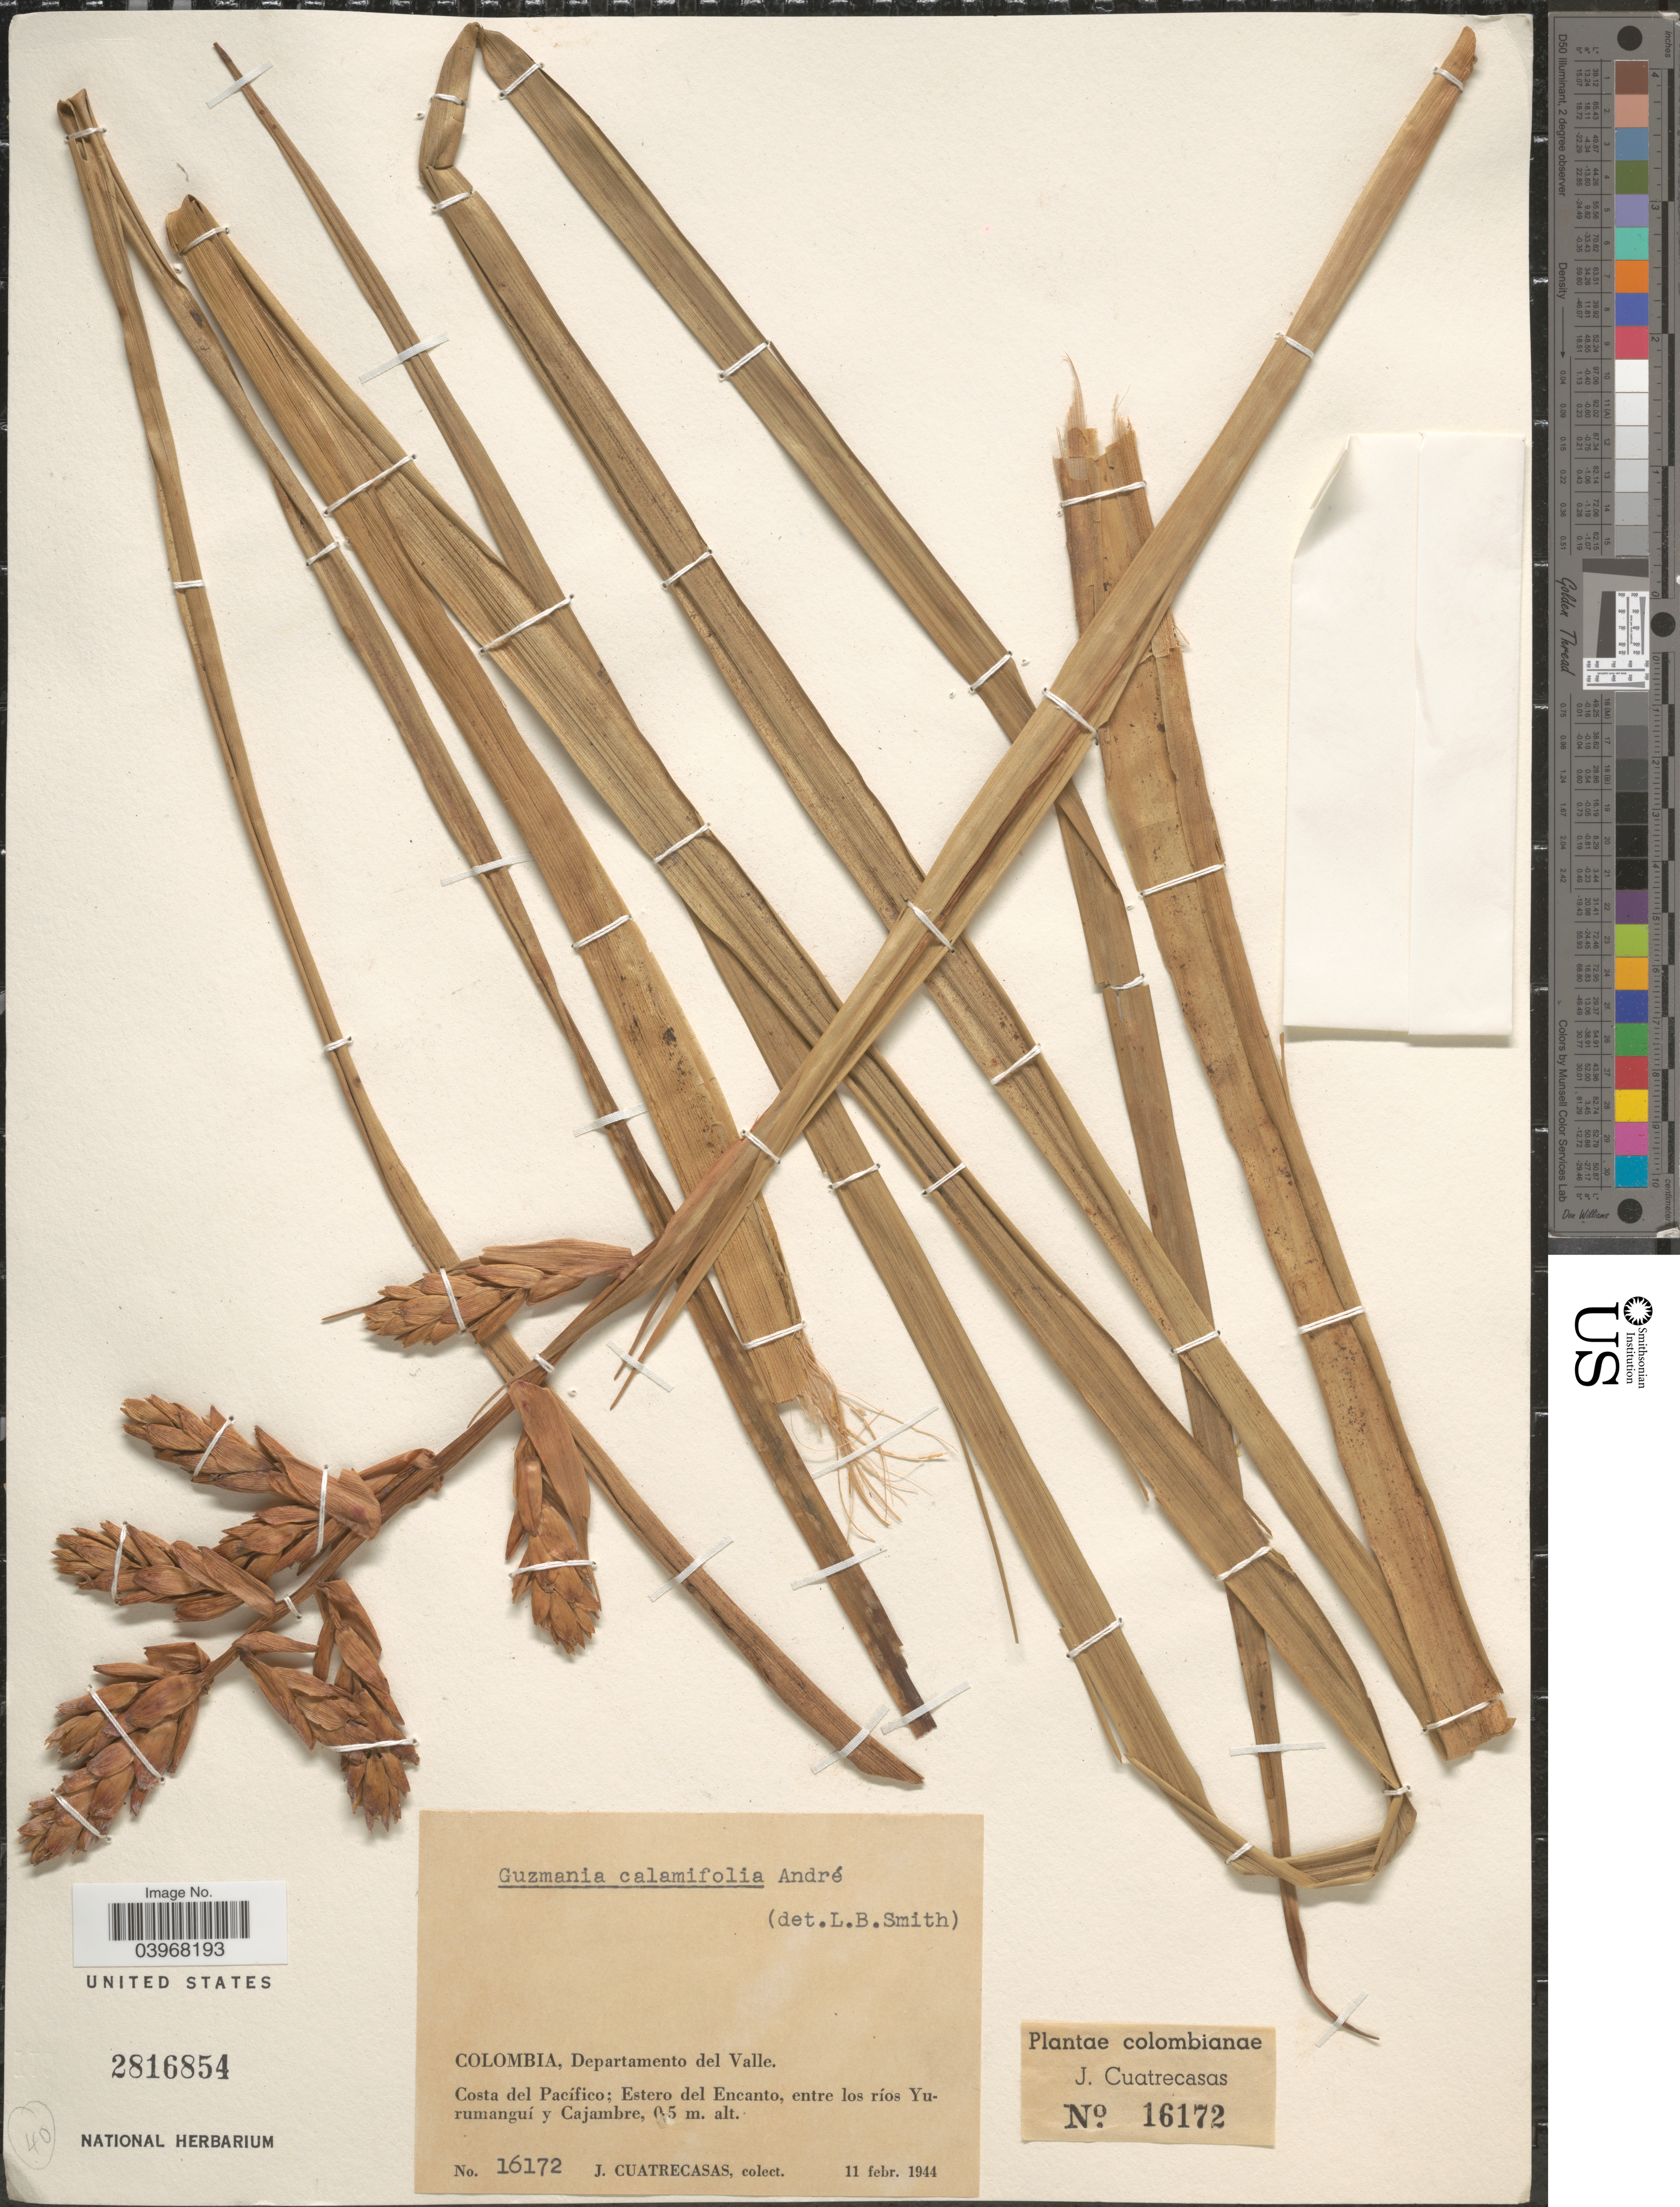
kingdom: Plantae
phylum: Tracheophyta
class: Liliopsida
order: Poales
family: Bromeliaceae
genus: Guzmania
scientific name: Guzmania calamifolia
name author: André ex Mez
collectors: J. Cuatrecasas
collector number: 16172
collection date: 1944-02-11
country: Colombia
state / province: Valle del Cauca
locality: Departamento del Valle. Costa del Pacífico; Estero del Encanto, entre los ríos Yurumanguí y Cajambre.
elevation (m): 0.5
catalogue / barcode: US 2816854